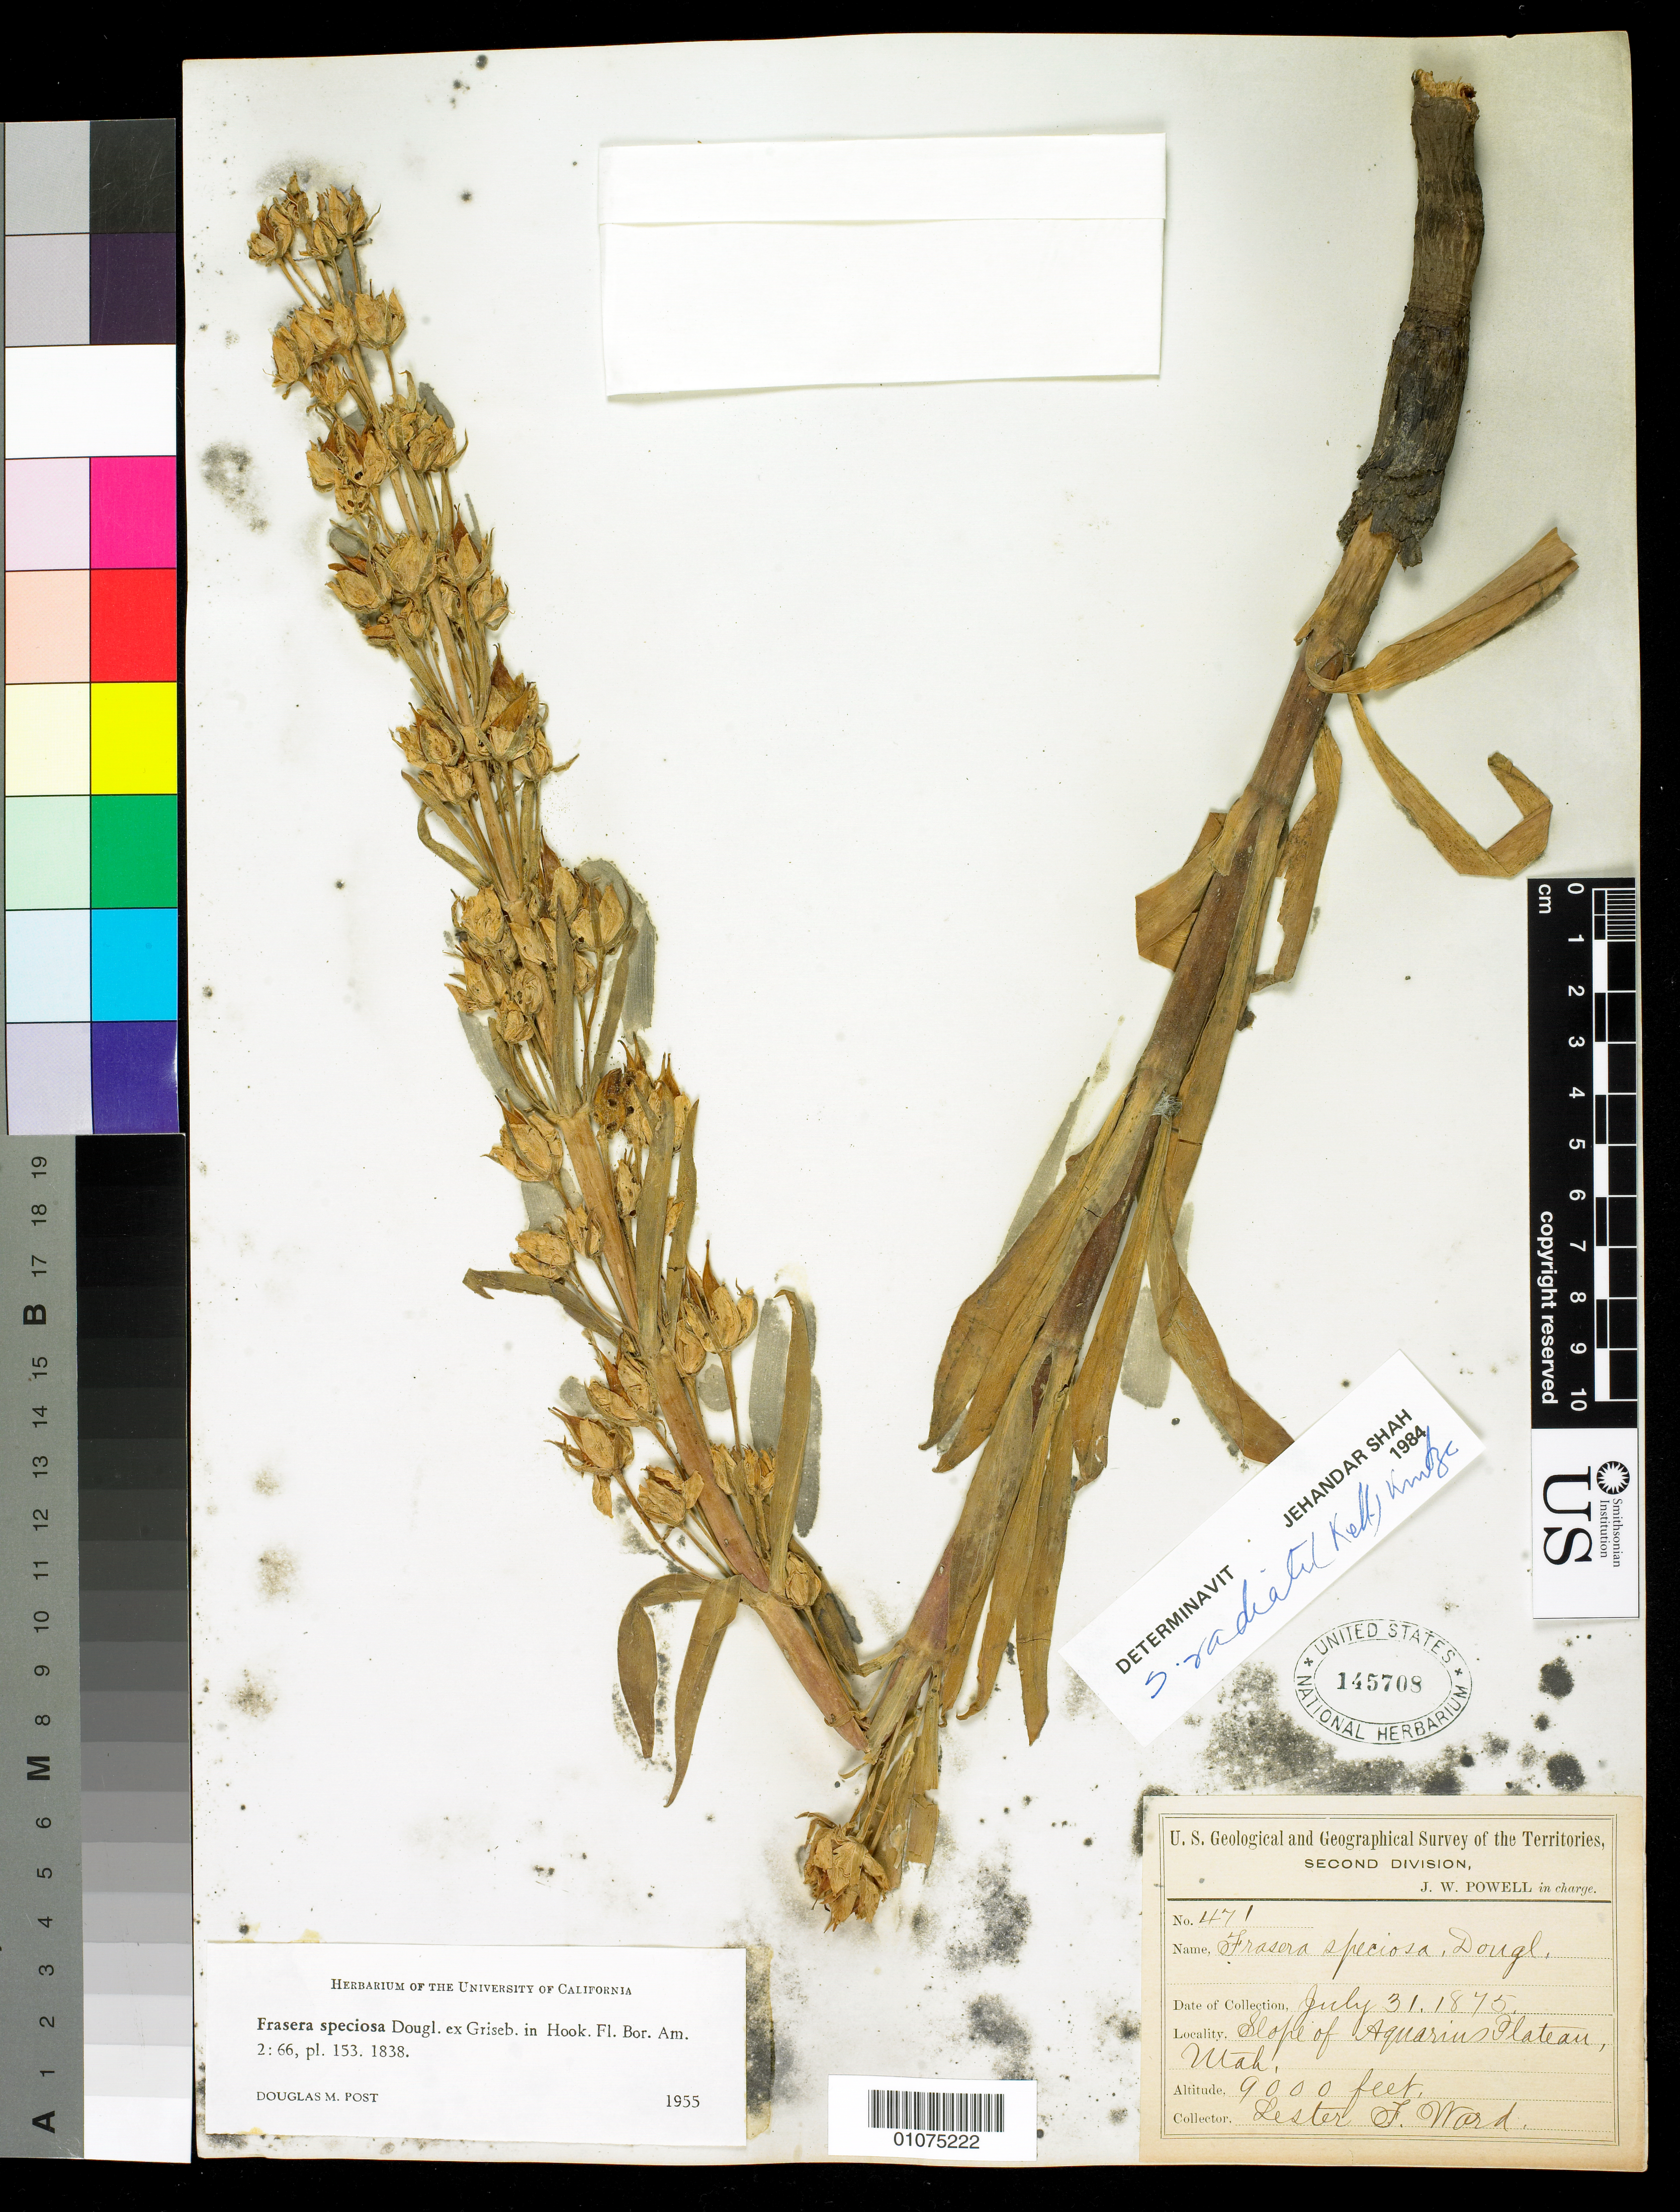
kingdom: Plantae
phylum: Tracheophyta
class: Magnoliopsida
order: Gentianales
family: Gentianaceae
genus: Swertia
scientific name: Swertia radiata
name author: (Kellogg) Kuntze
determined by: Shah, Jehander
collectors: L. F. Ward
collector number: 471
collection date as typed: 31 Jul 1875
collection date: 1875-07-31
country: United States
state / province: Utah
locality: Aquarius Plateau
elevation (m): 2743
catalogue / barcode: US 145708